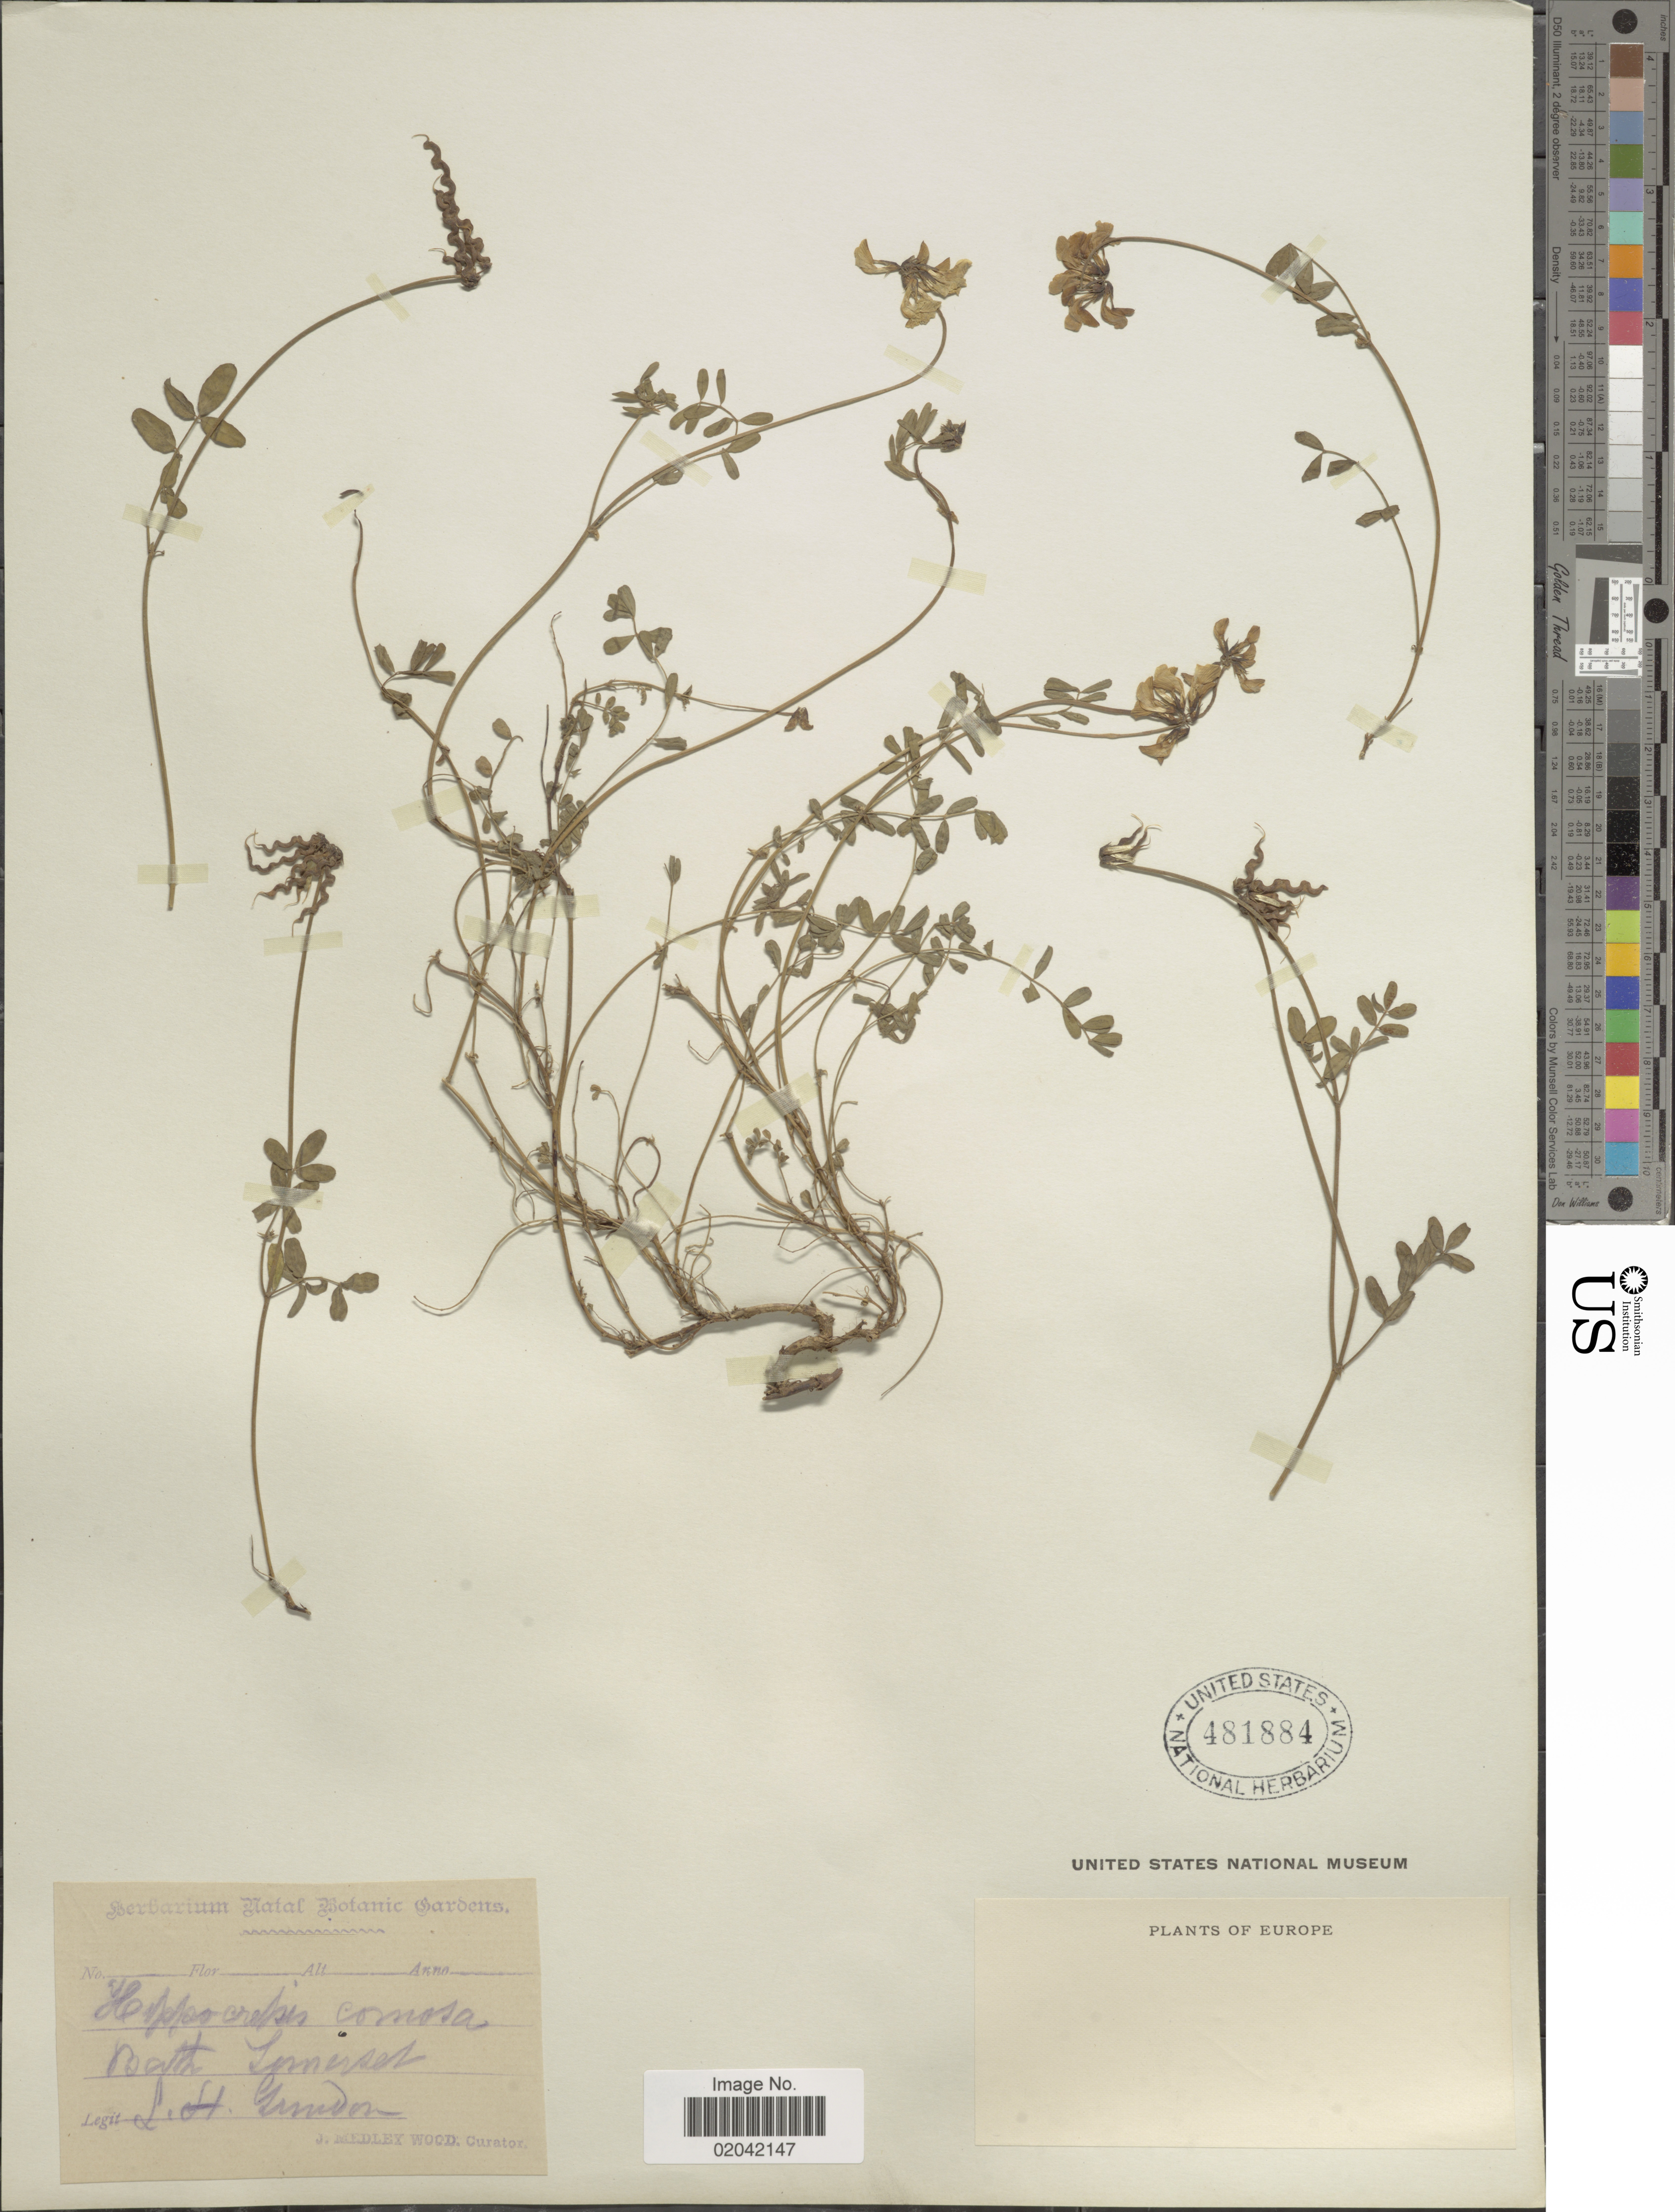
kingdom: Plantae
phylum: Tracheophyta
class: Magnoliopsida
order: Fabales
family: Fabaceae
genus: Hippocrepis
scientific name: Hippocrepis comosa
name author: L.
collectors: L. Grindon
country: United Kingdom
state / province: England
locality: Bath, Somerset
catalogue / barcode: US 481884